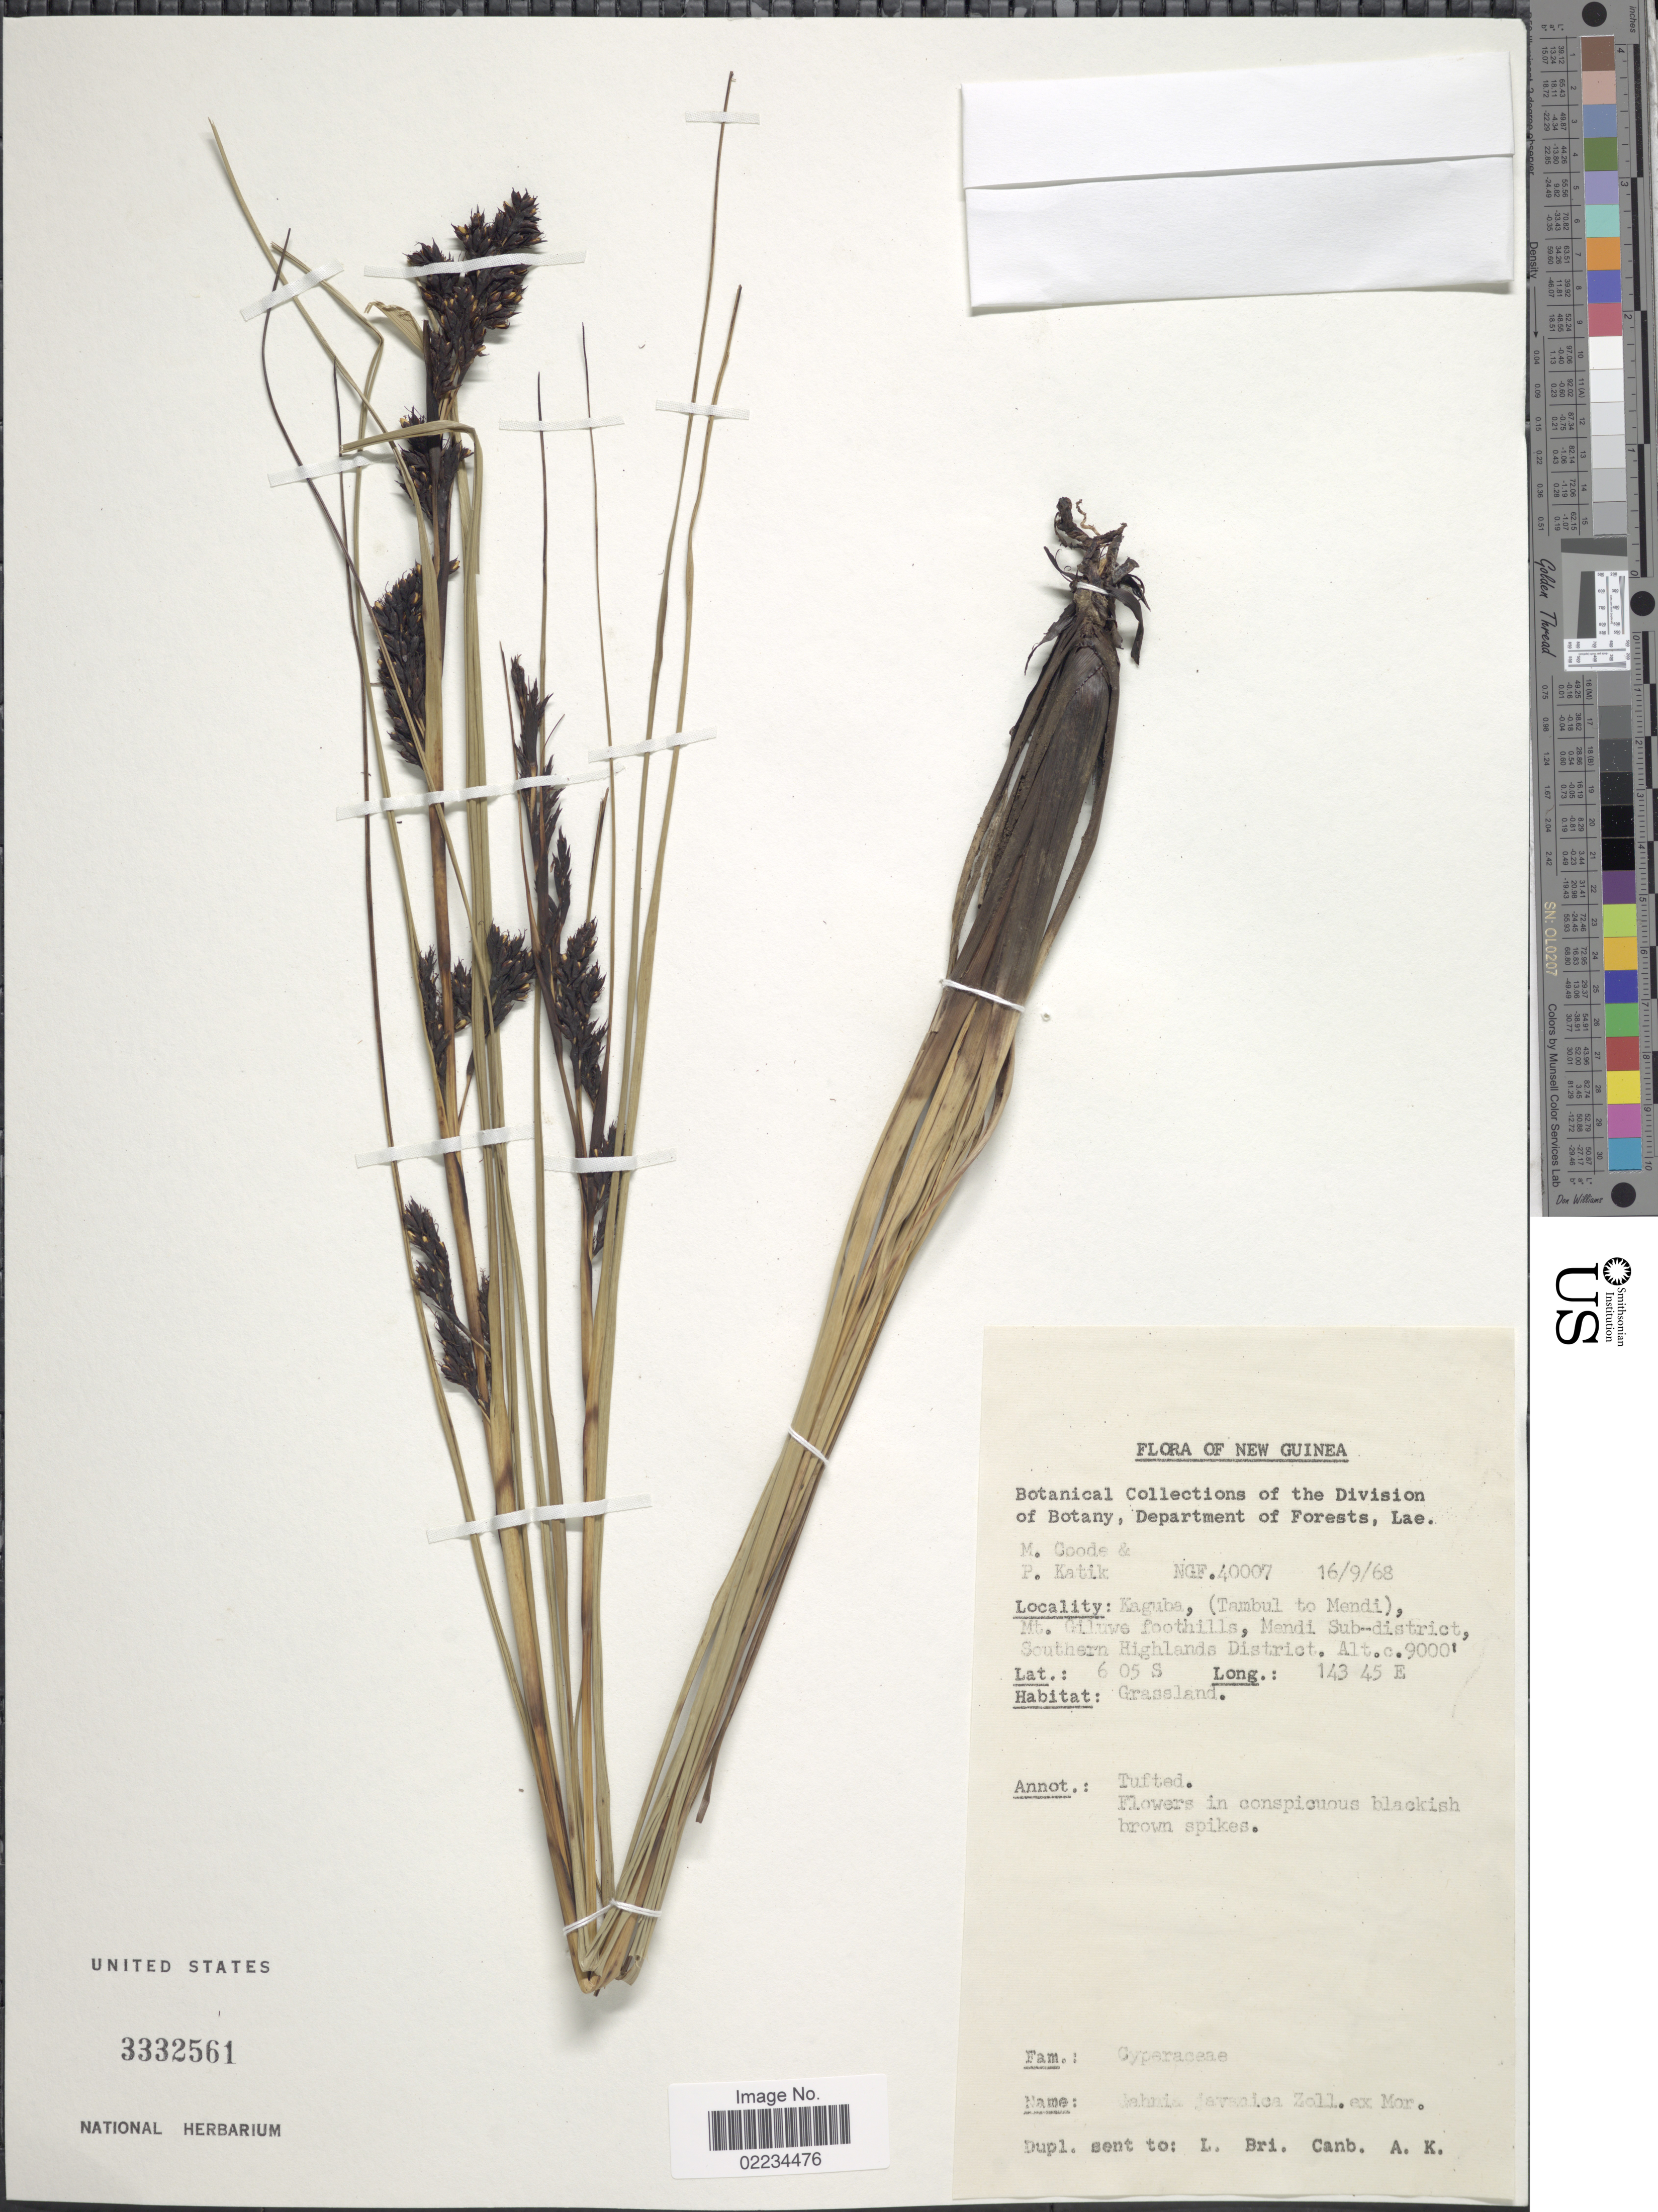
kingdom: Plantae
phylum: Tracheophyta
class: Liliopsida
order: Poales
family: Cyperaceae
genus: Gahnia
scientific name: Gahnia javanica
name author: Moritzi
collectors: M. Goode & P. Katik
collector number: NGF 40007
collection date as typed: Transcribed d/m/y: 16/9/68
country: Papua New Guinea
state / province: Southern Highlands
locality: New Guinea, Kaguba, (Tambul to Mendi), Mt Giluwe foothills, Mendi Sub-district, Southern Highlands District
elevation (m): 2743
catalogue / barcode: US 3332561